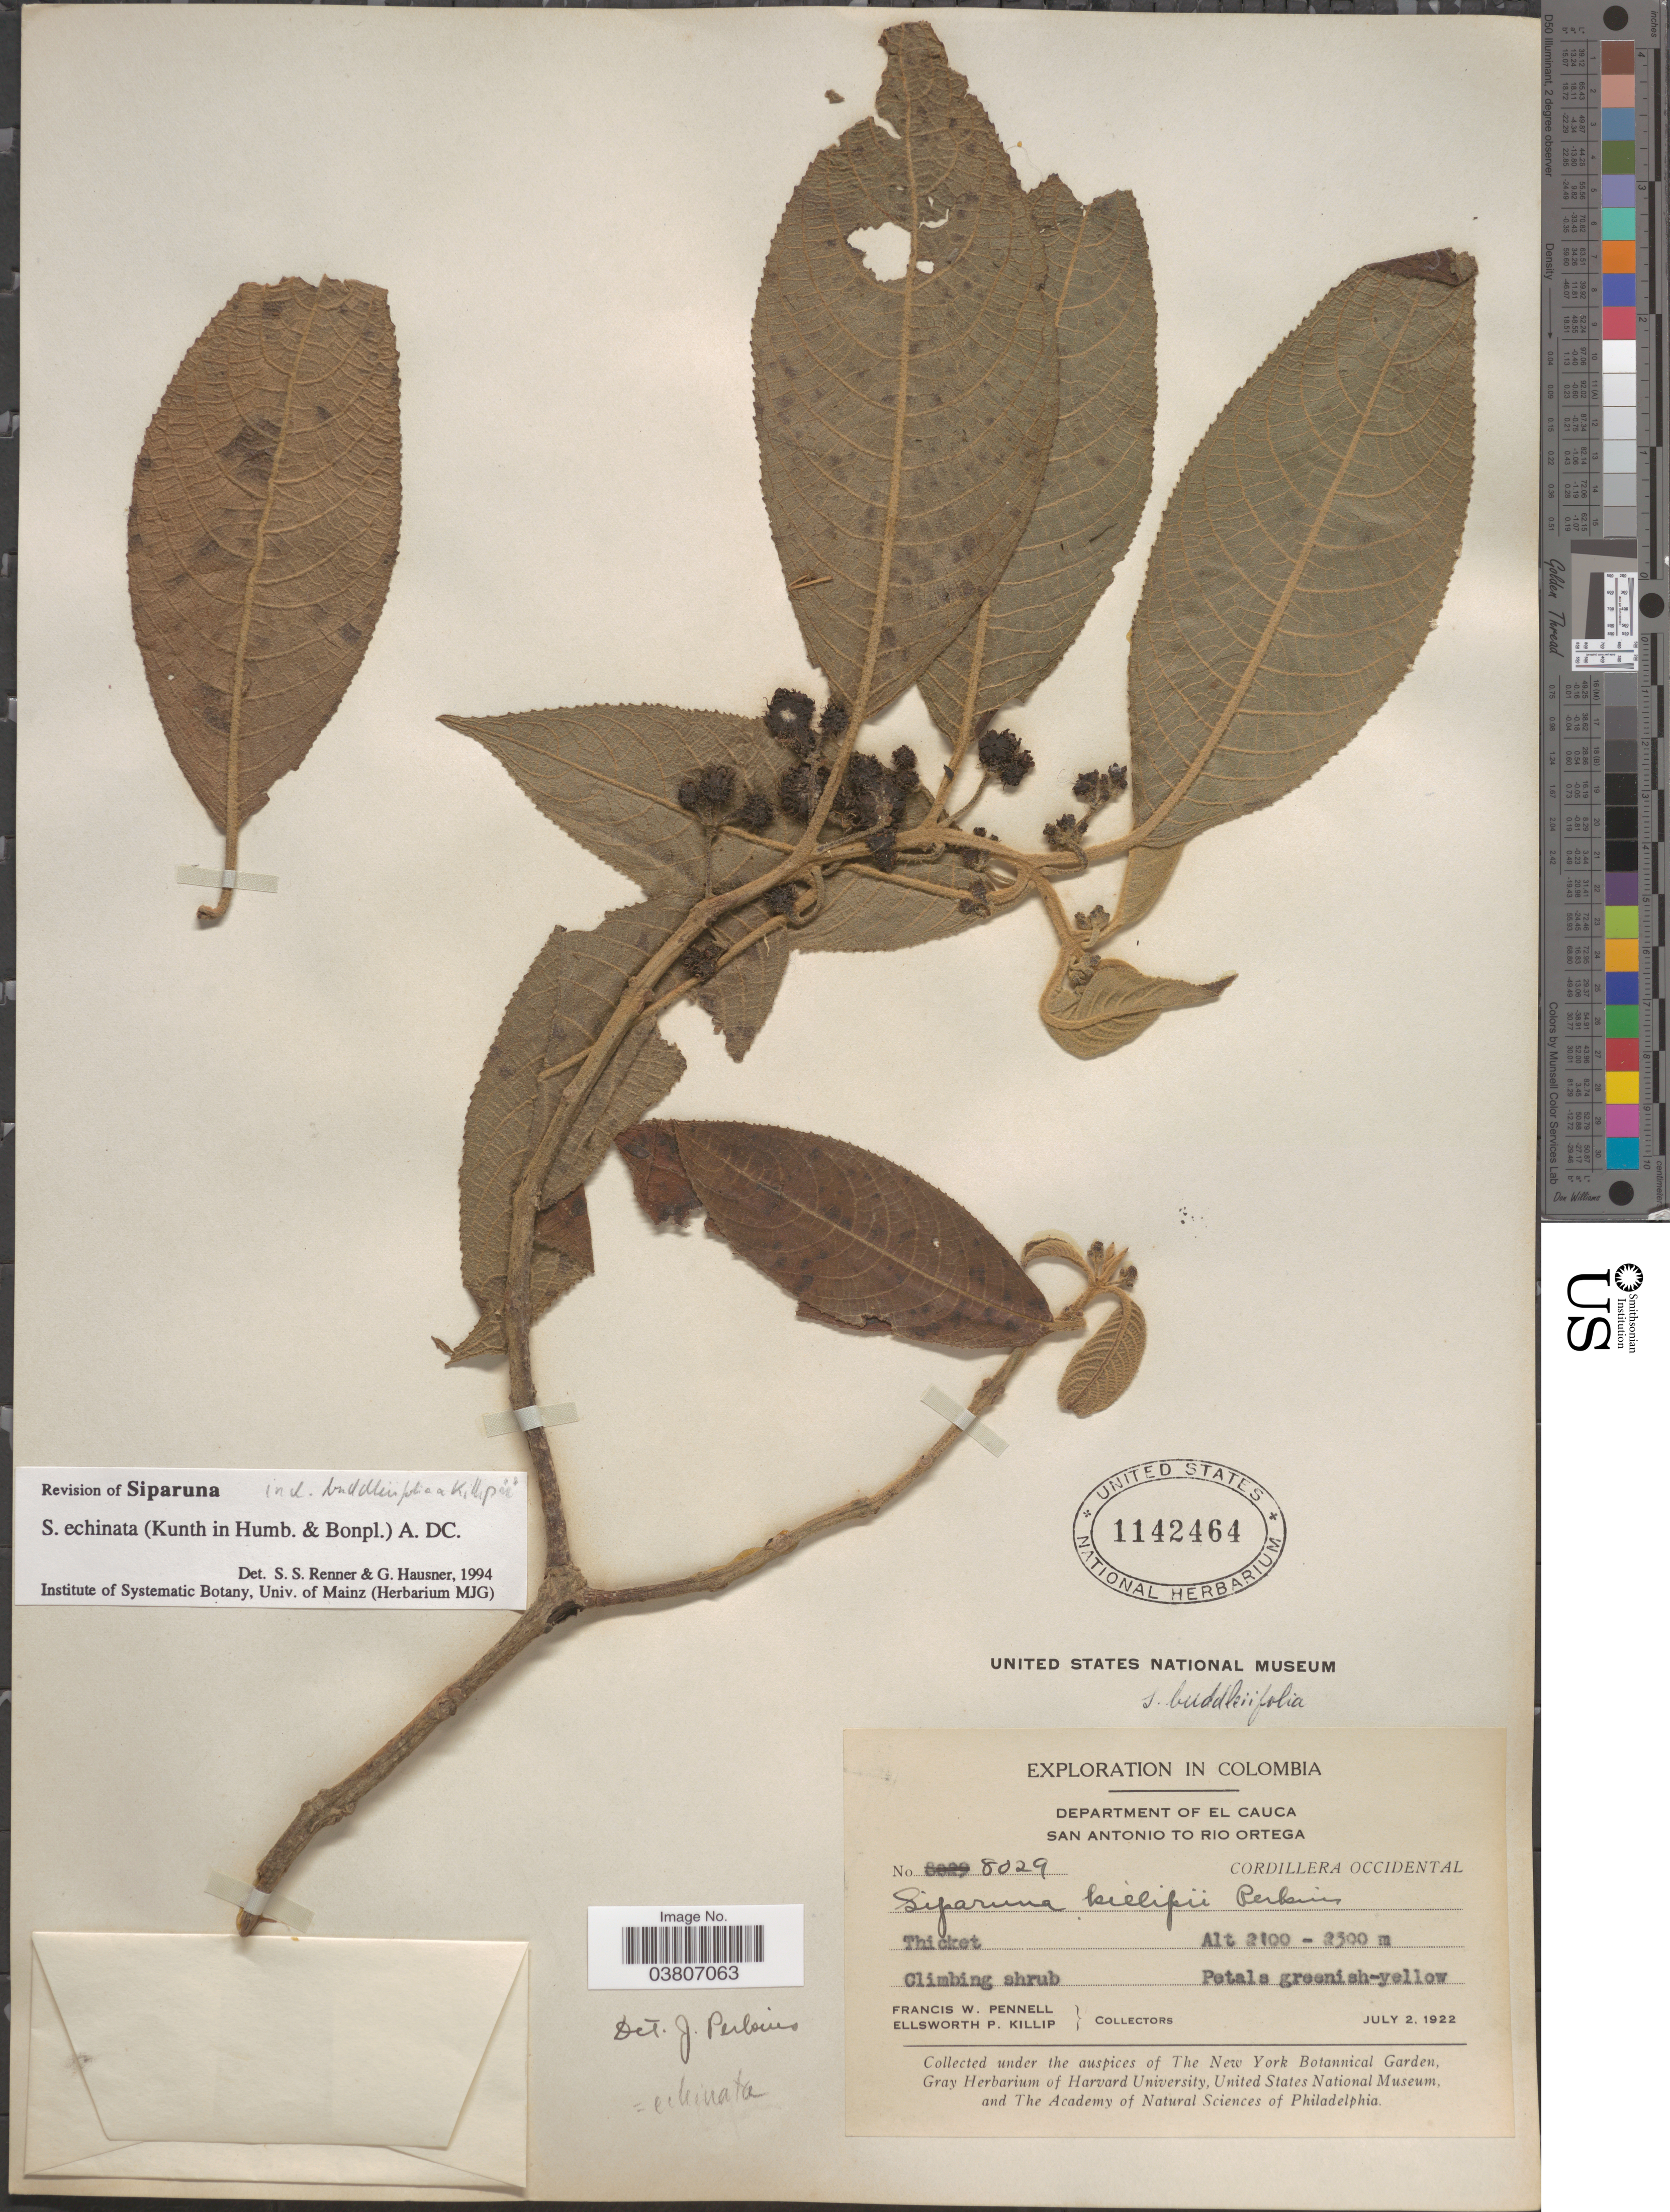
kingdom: Plantae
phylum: Tracheophyta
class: Magnoliopsida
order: Laurales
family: Siparunaceae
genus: Siparuna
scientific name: Siparuna echinata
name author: (Kunth) A. DC.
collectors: F. W. Pennell & E. P. Killip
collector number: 8029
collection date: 1922-07-02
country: Colombia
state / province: Cauca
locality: Department of El Cauca, San Antonio to Rio Ortega. Cordillera Occidental.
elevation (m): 2100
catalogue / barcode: US 1142464